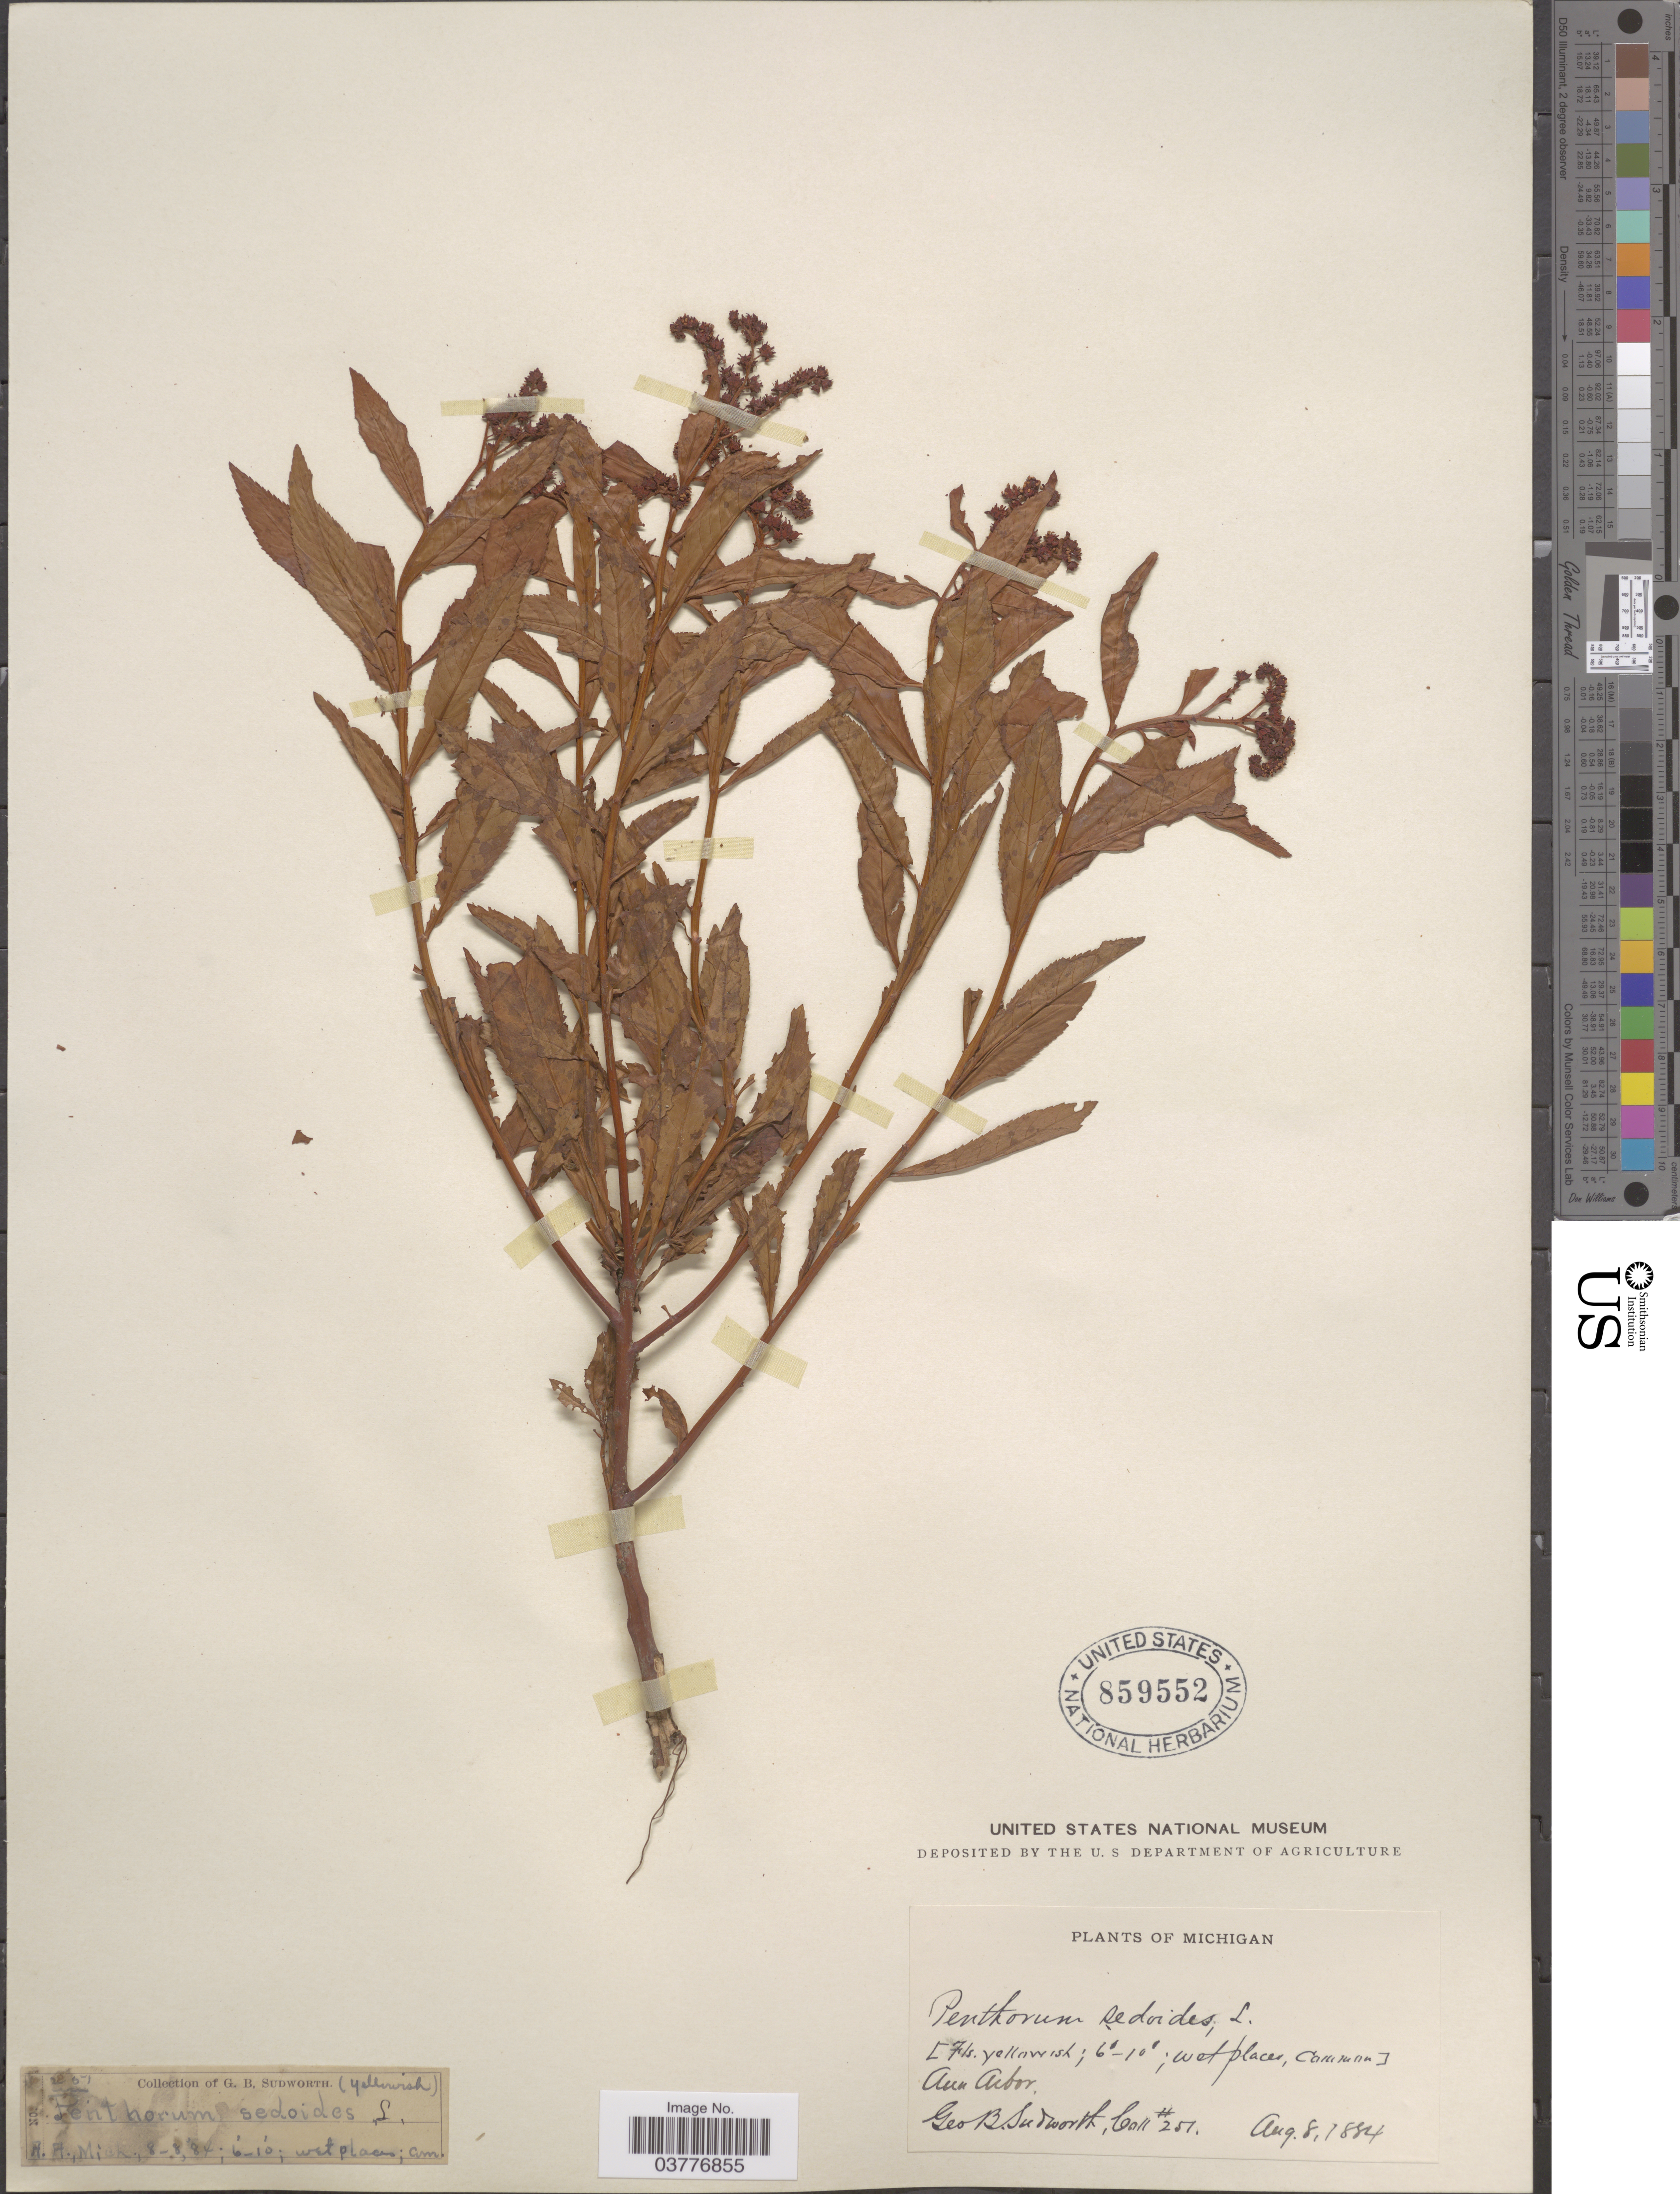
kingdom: Plantae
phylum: Tracheophyta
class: Magnoliopsida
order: Saxifragales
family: Penthoraceae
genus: Penthorum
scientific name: Penthorum sedoides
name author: L.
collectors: G. B. Sudworth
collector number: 251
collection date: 1884-08-08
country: United States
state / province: Michigan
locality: Ann Arbor.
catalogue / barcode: US 859552